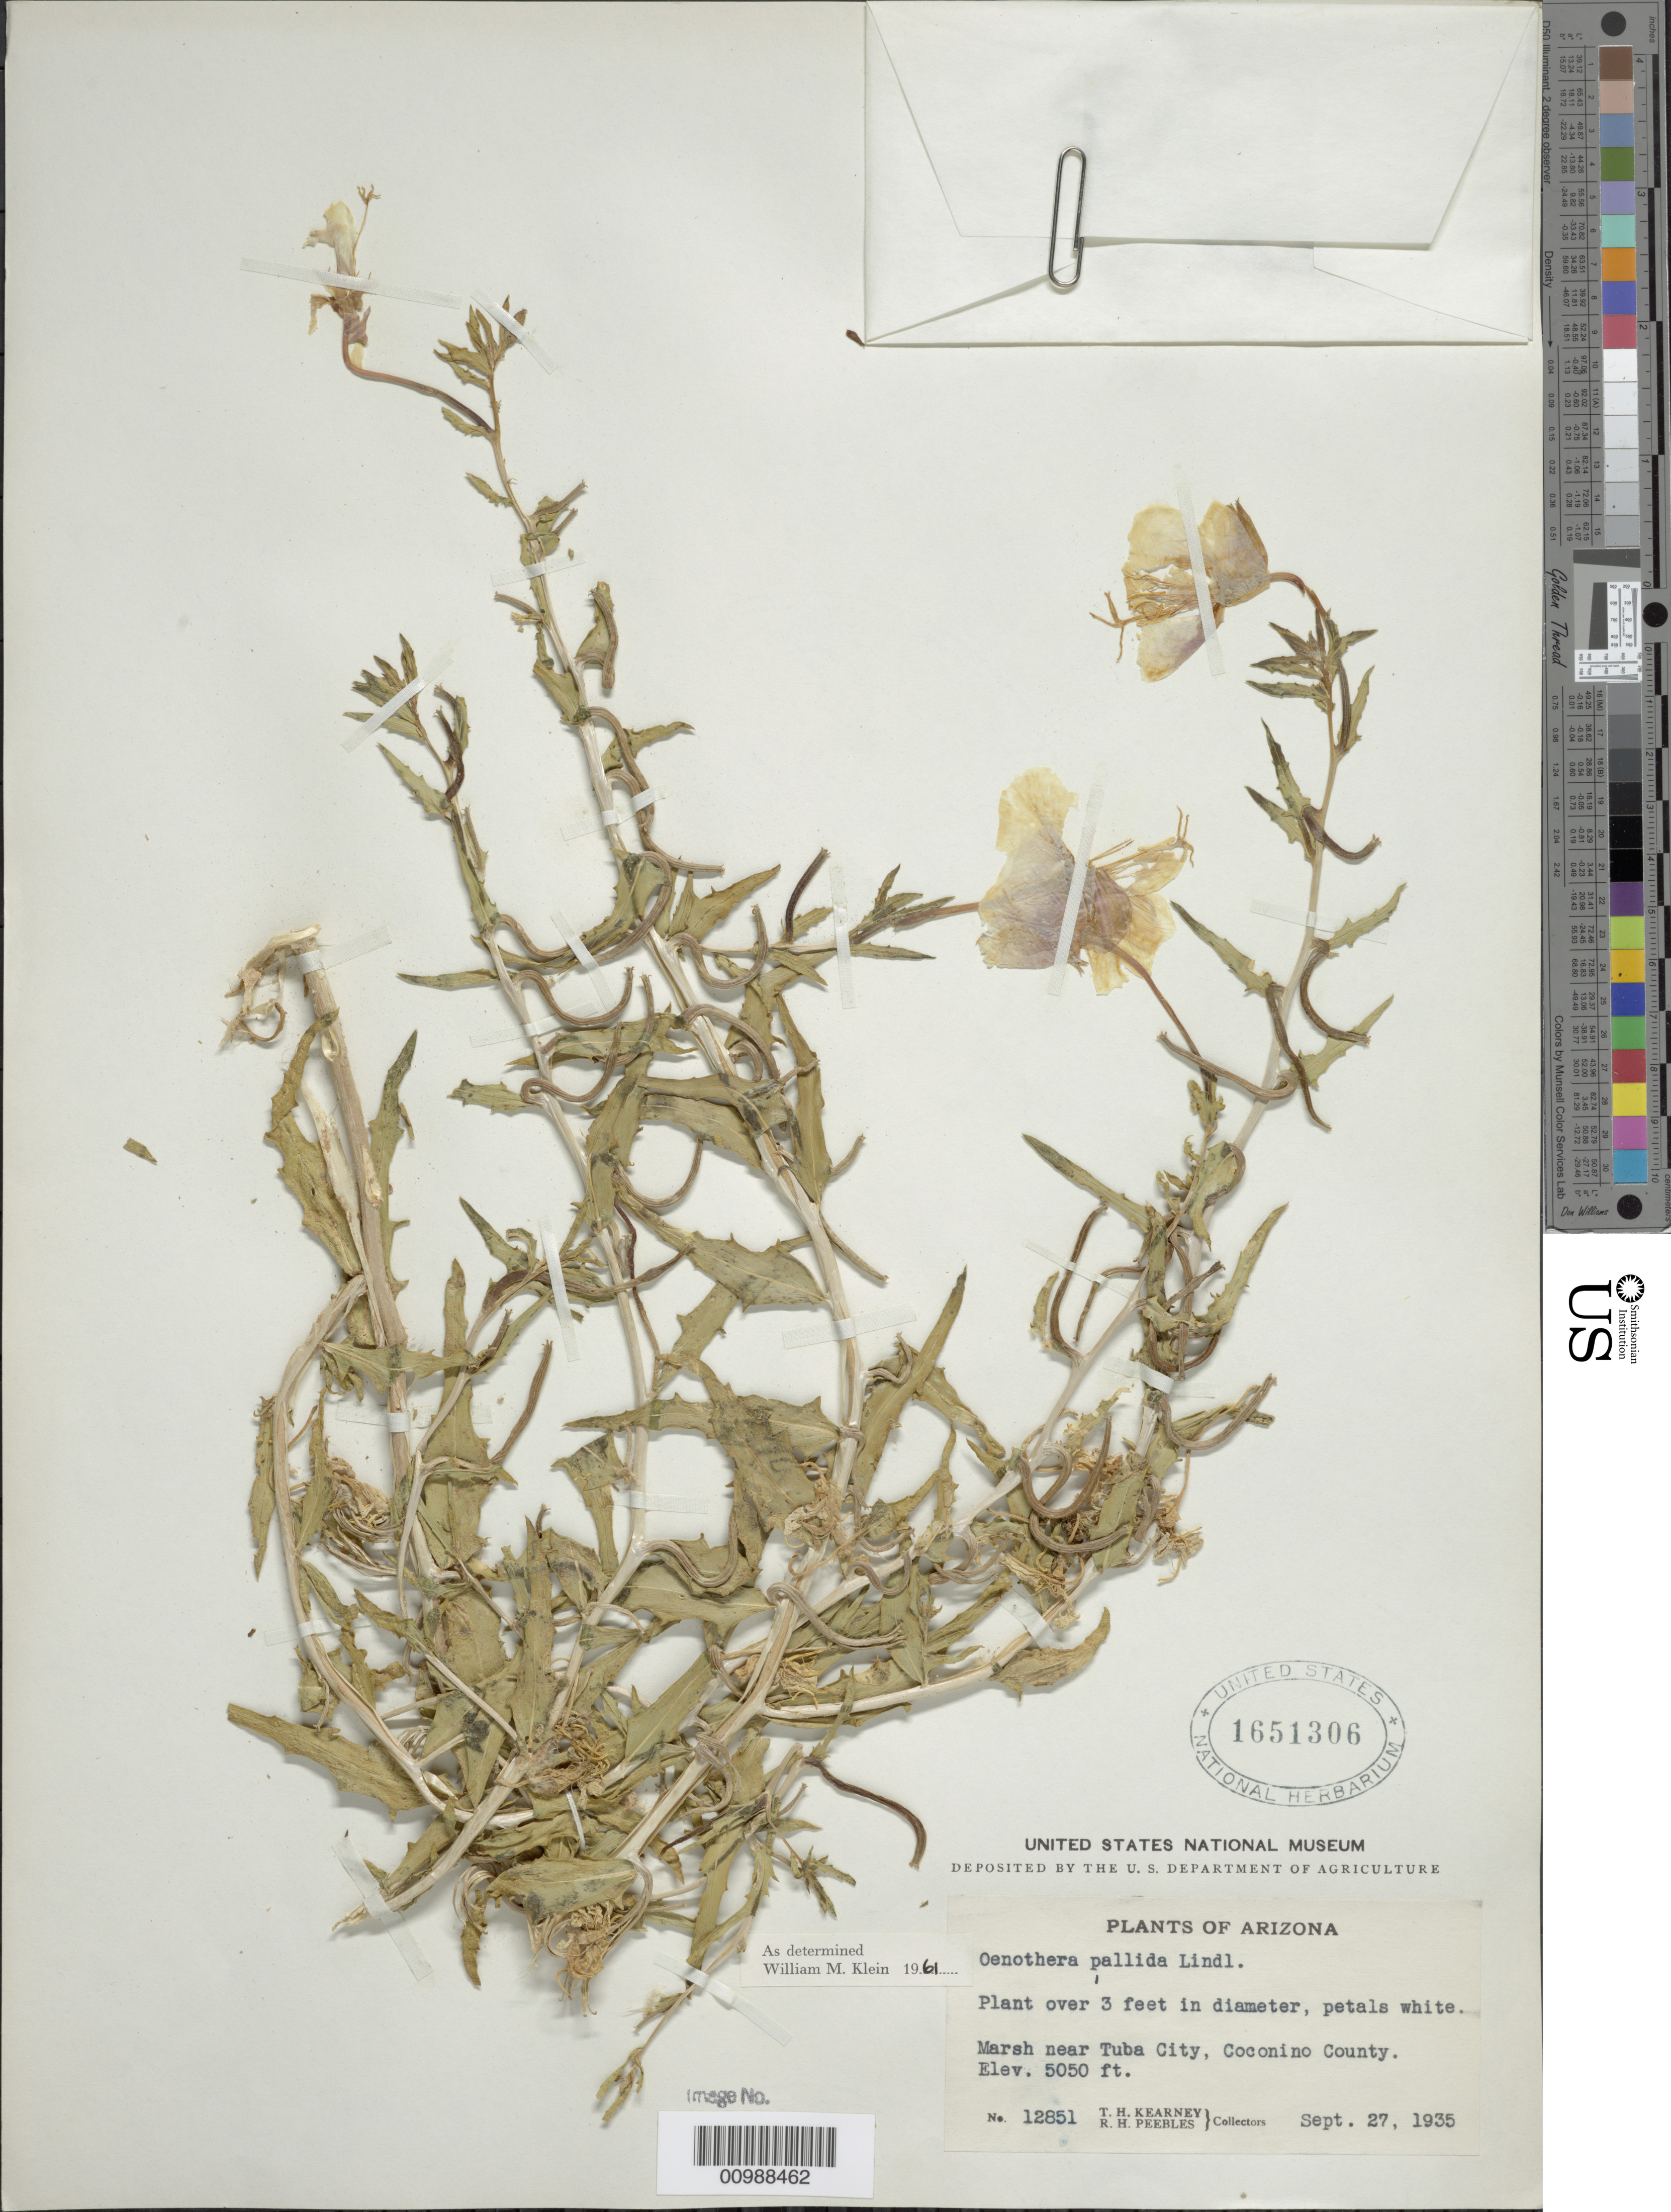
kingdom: Plantae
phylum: Tracheophyta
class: Magnoliopsida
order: Myrtales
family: Onagraceae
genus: Oenothera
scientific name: Oenothera pallida subsp. pallida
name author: Lindl.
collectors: T. H. Kearney & R. H. Peebles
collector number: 12851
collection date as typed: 27 Sep 1936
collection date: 1936-09-27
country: United States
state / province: Arizona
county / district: Coconino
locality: Marsh near Tuba City.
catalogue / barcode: US 1651306